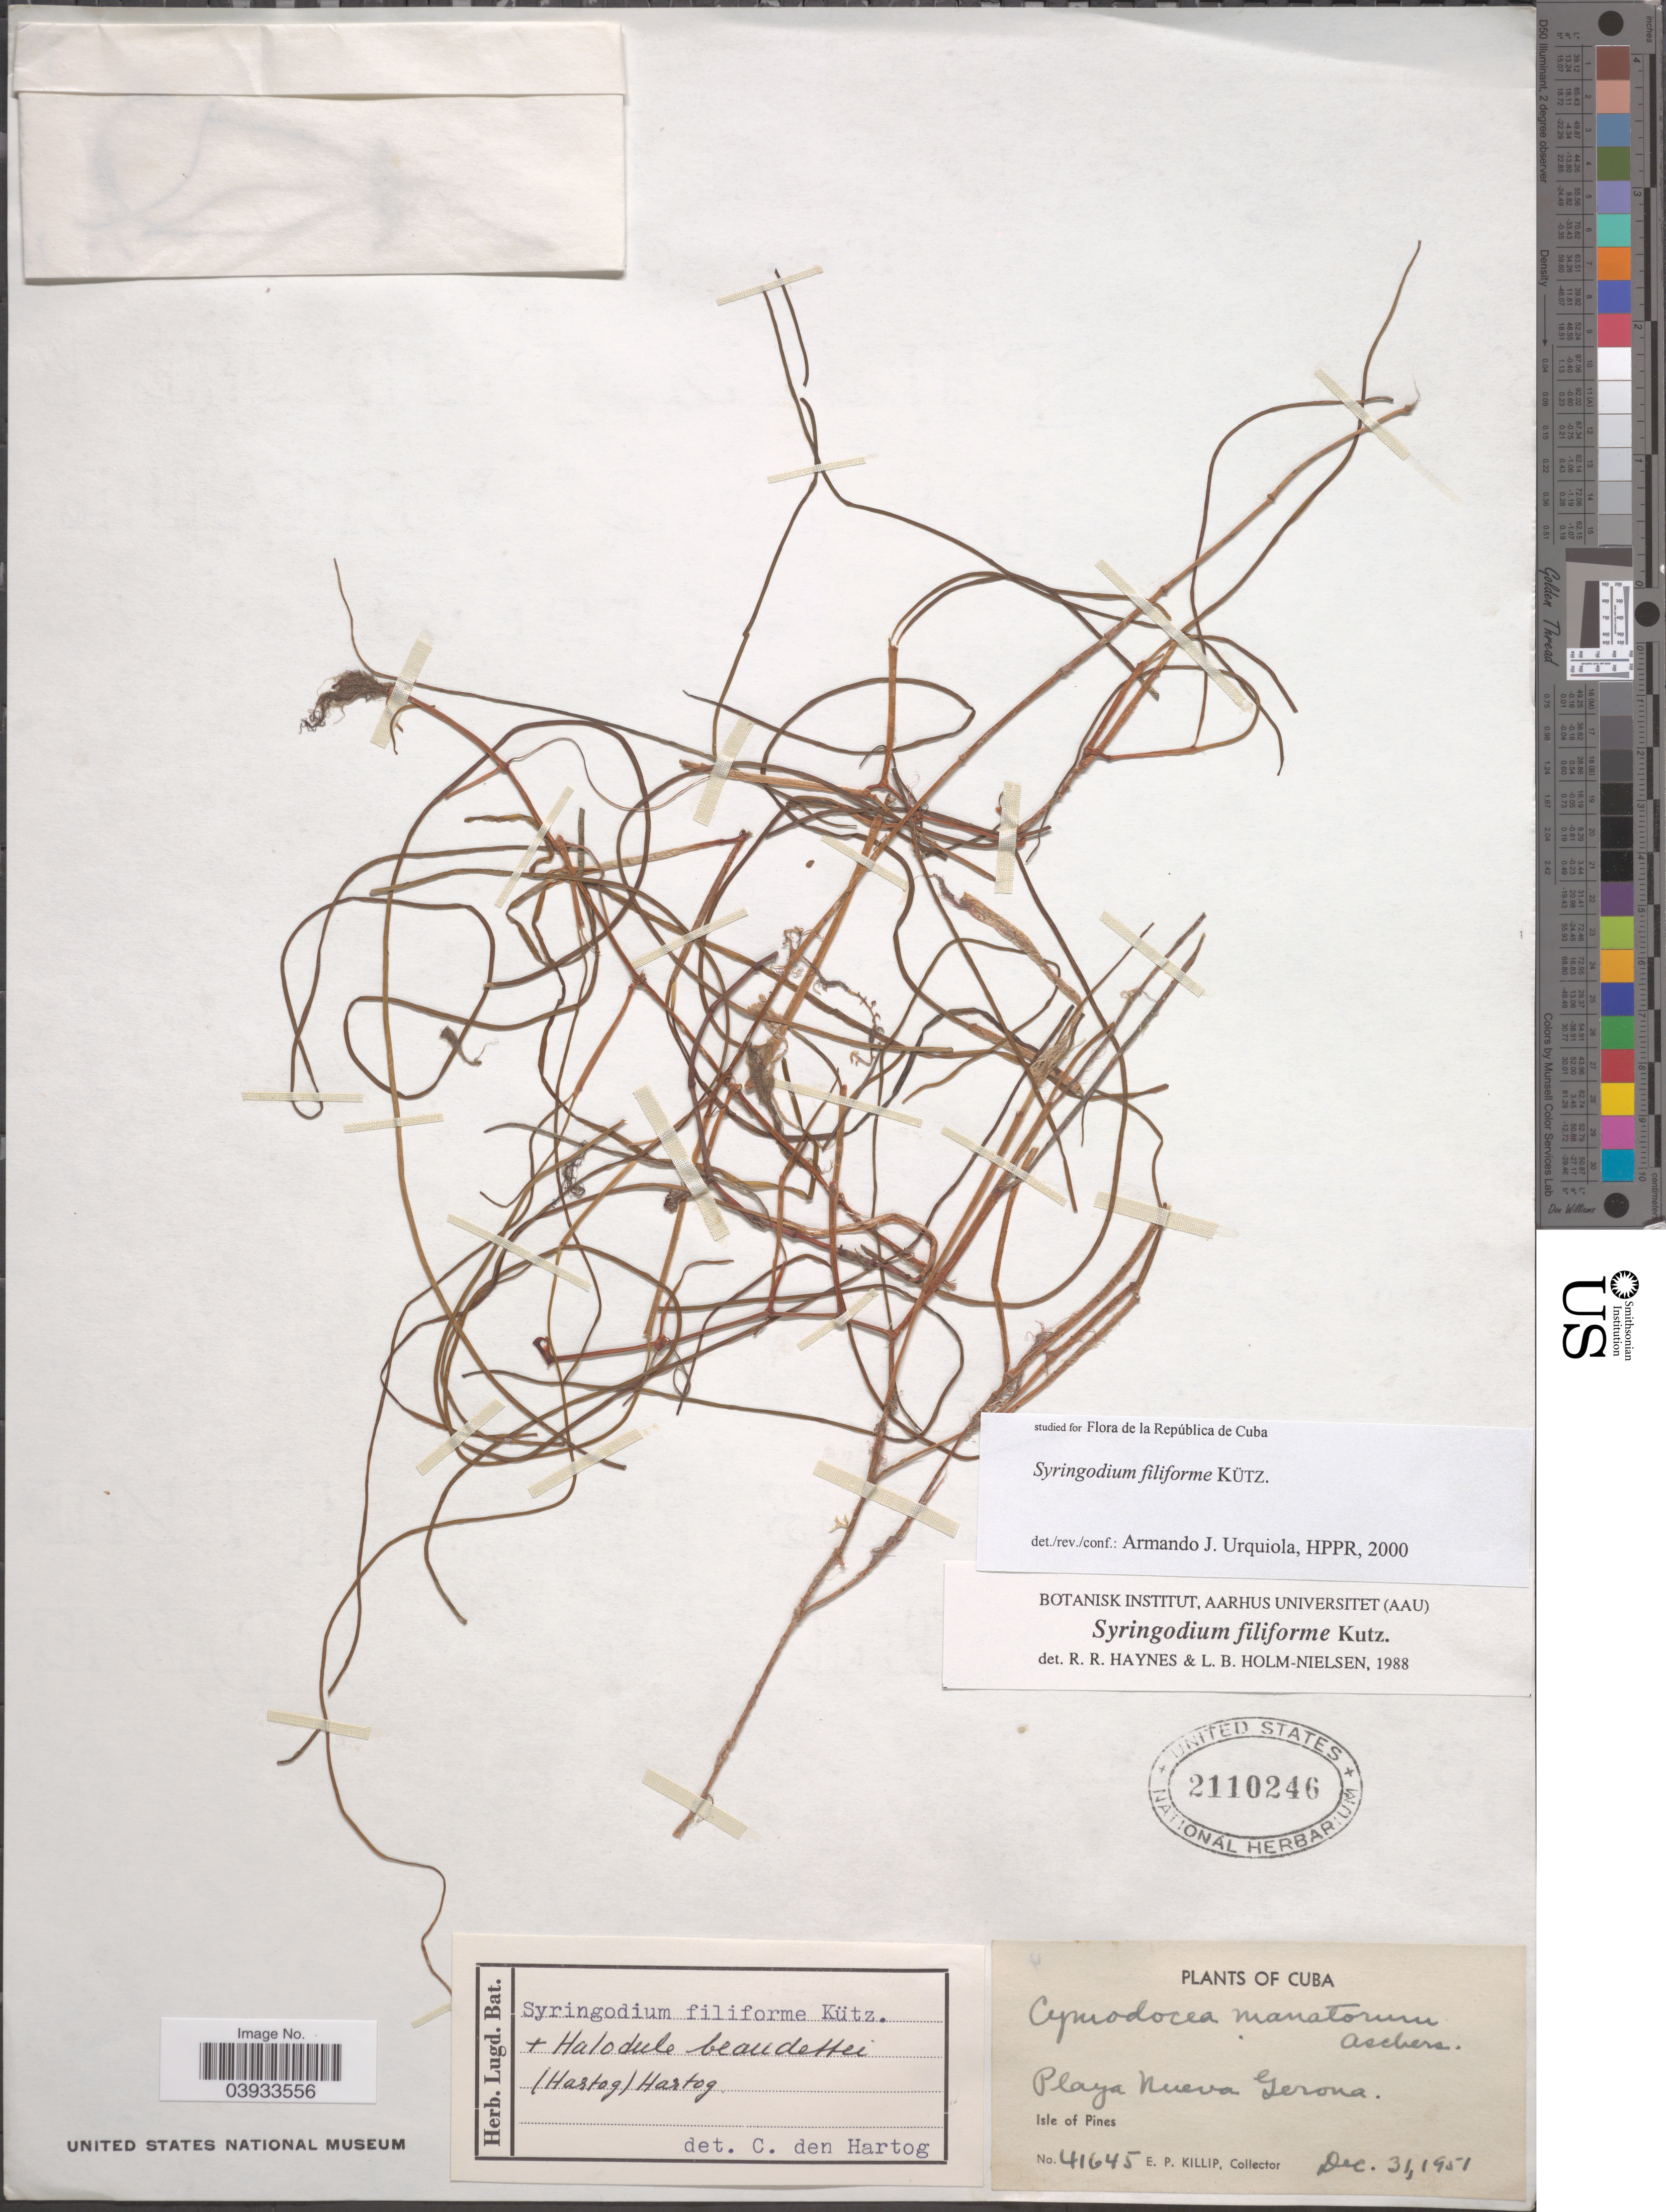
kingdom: Plantae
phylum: Tracheophyta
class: Liliopsida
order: Alismatales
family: Cymodoceaceae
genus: Syringodium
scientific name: Syringodium filiforme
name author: Kütz.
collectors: E. P. Killip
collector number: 41645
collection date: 1951-12-31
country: Cuba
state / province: Isla de la Juventud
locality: Playa Nueva Gerona. Isle of Pines.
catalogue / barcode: US 2110246